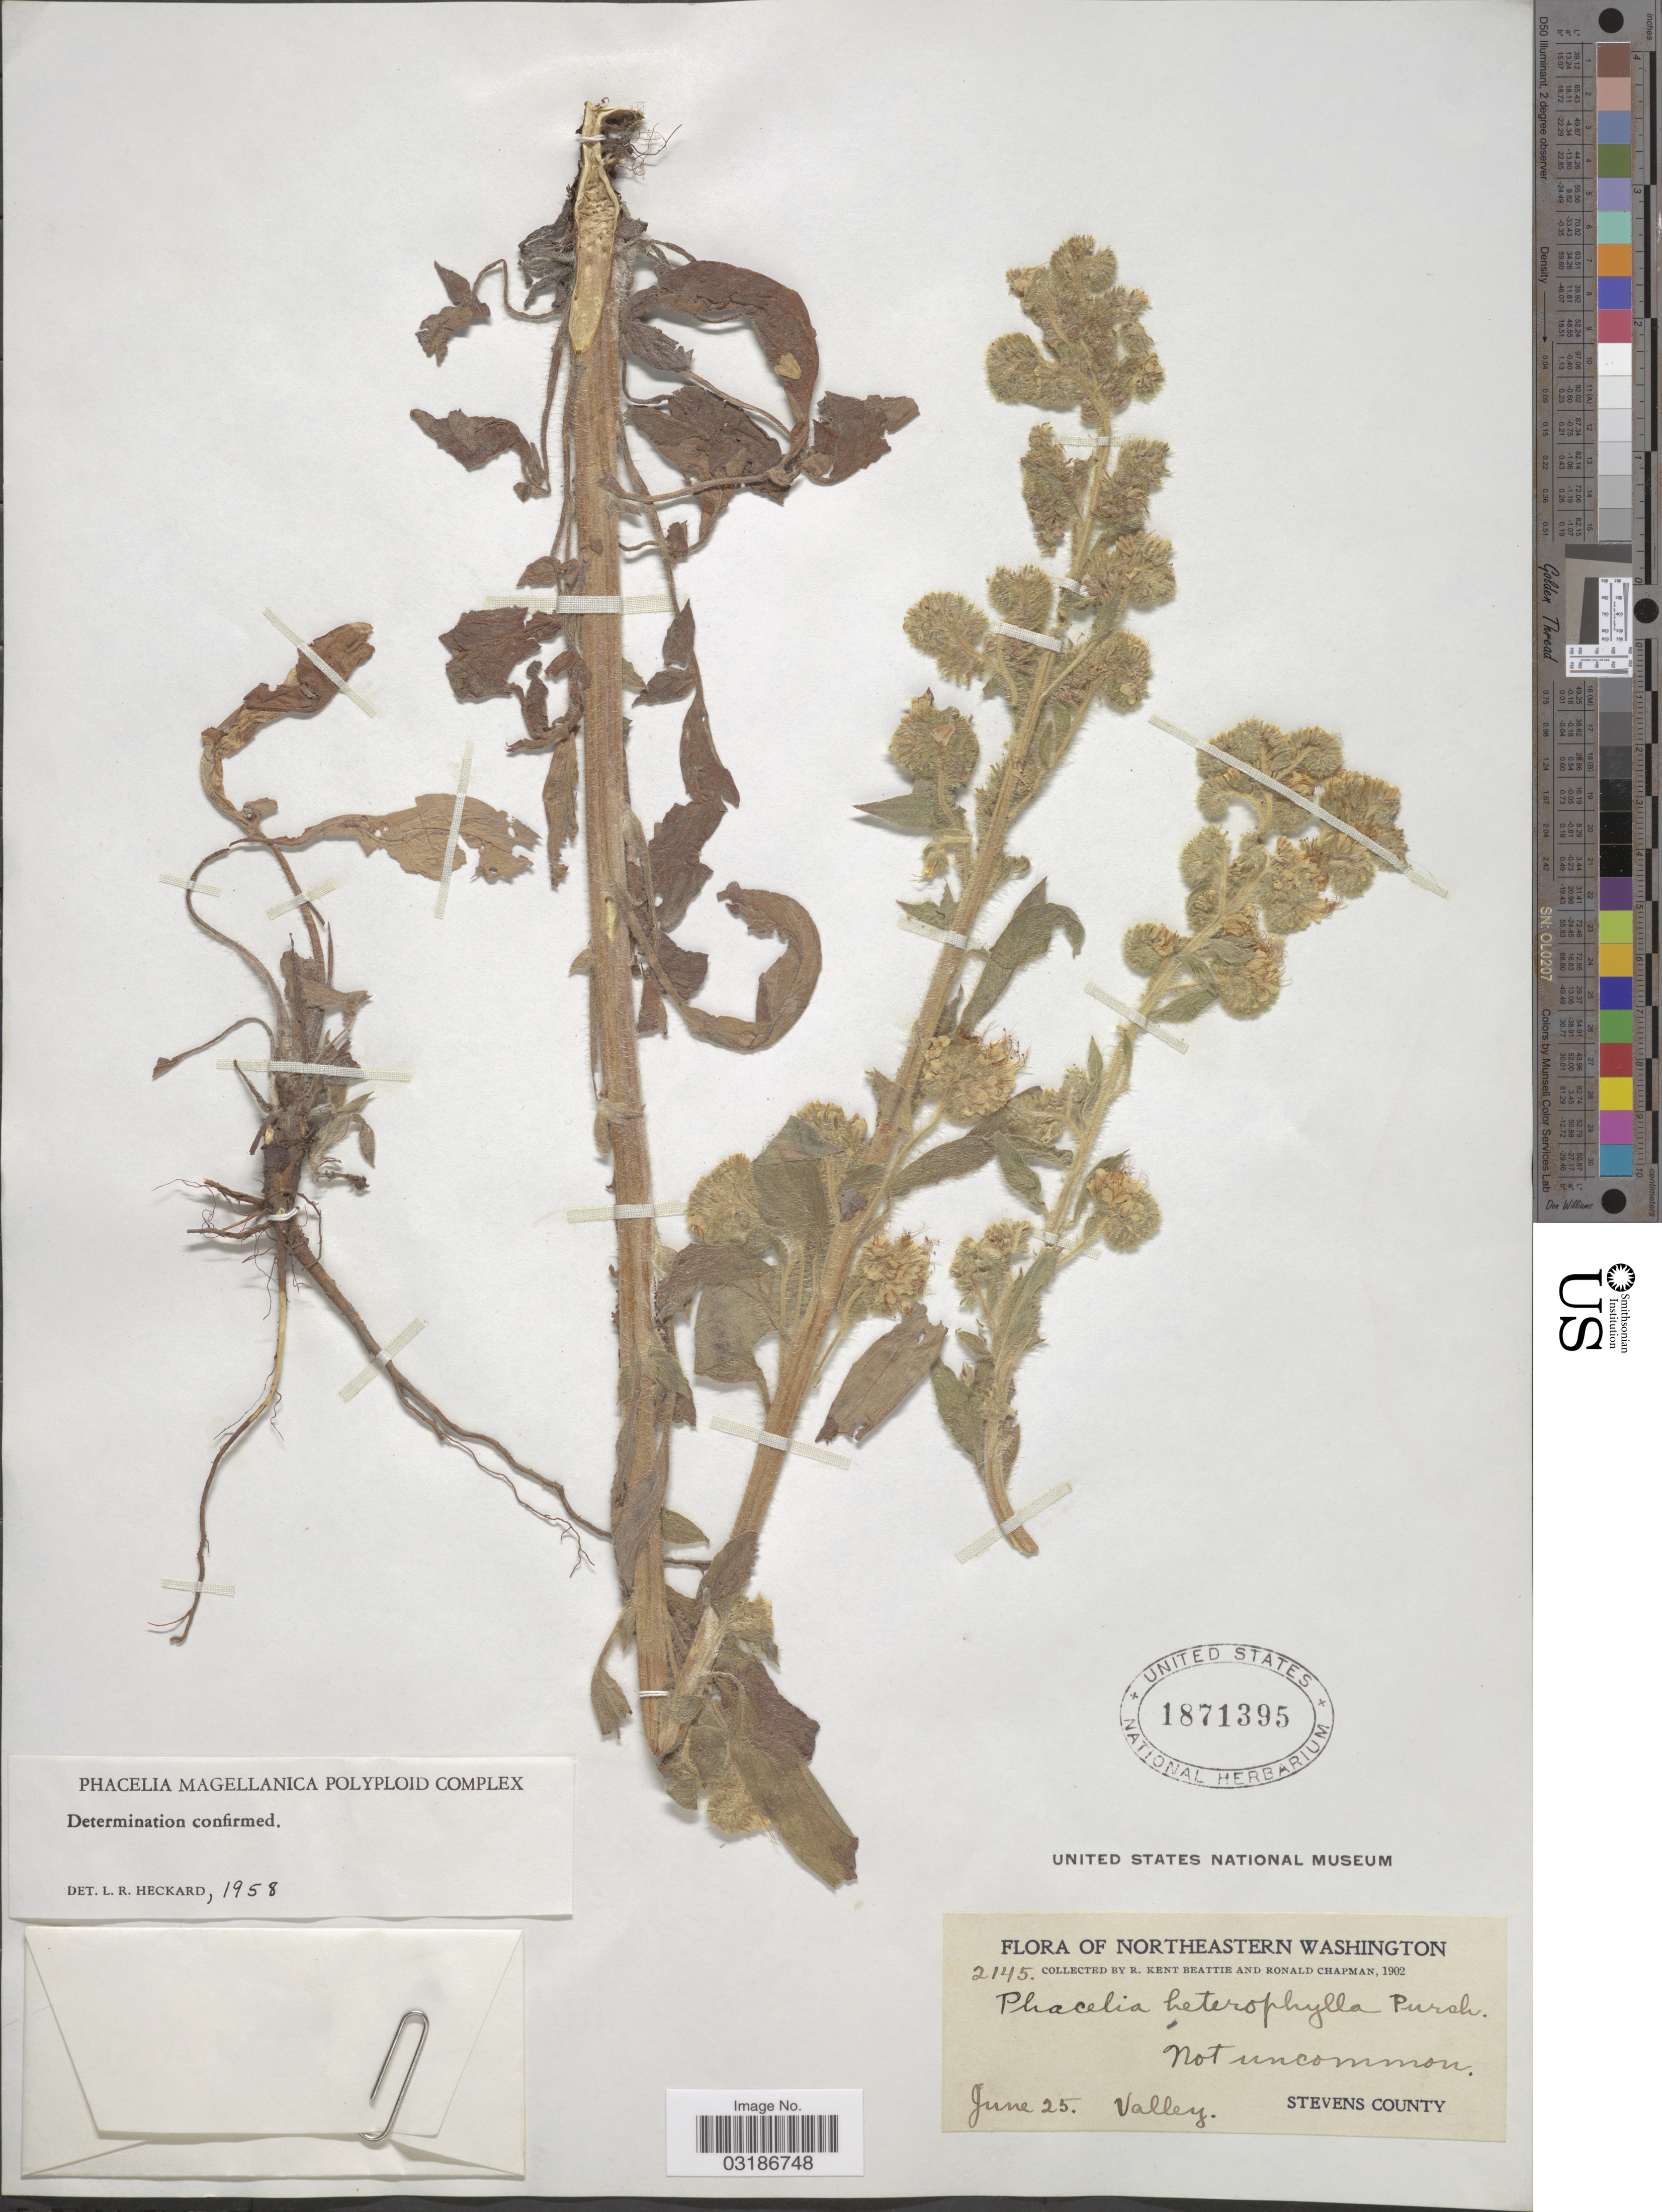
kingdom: Plantae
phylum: Tracheophyta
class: Magnoliopsida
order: Boraginales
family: Hydrophyllaceae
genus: Phacelia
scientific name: Phacelia heterophylla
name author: Pursh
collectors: R. K. Beattie & R. Chapman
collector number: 2145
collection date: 1902-06-25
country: United States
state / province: Washington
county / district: Stevens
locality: Northeastern Washington. Stevens County. Valley.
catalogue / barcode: US 1871395